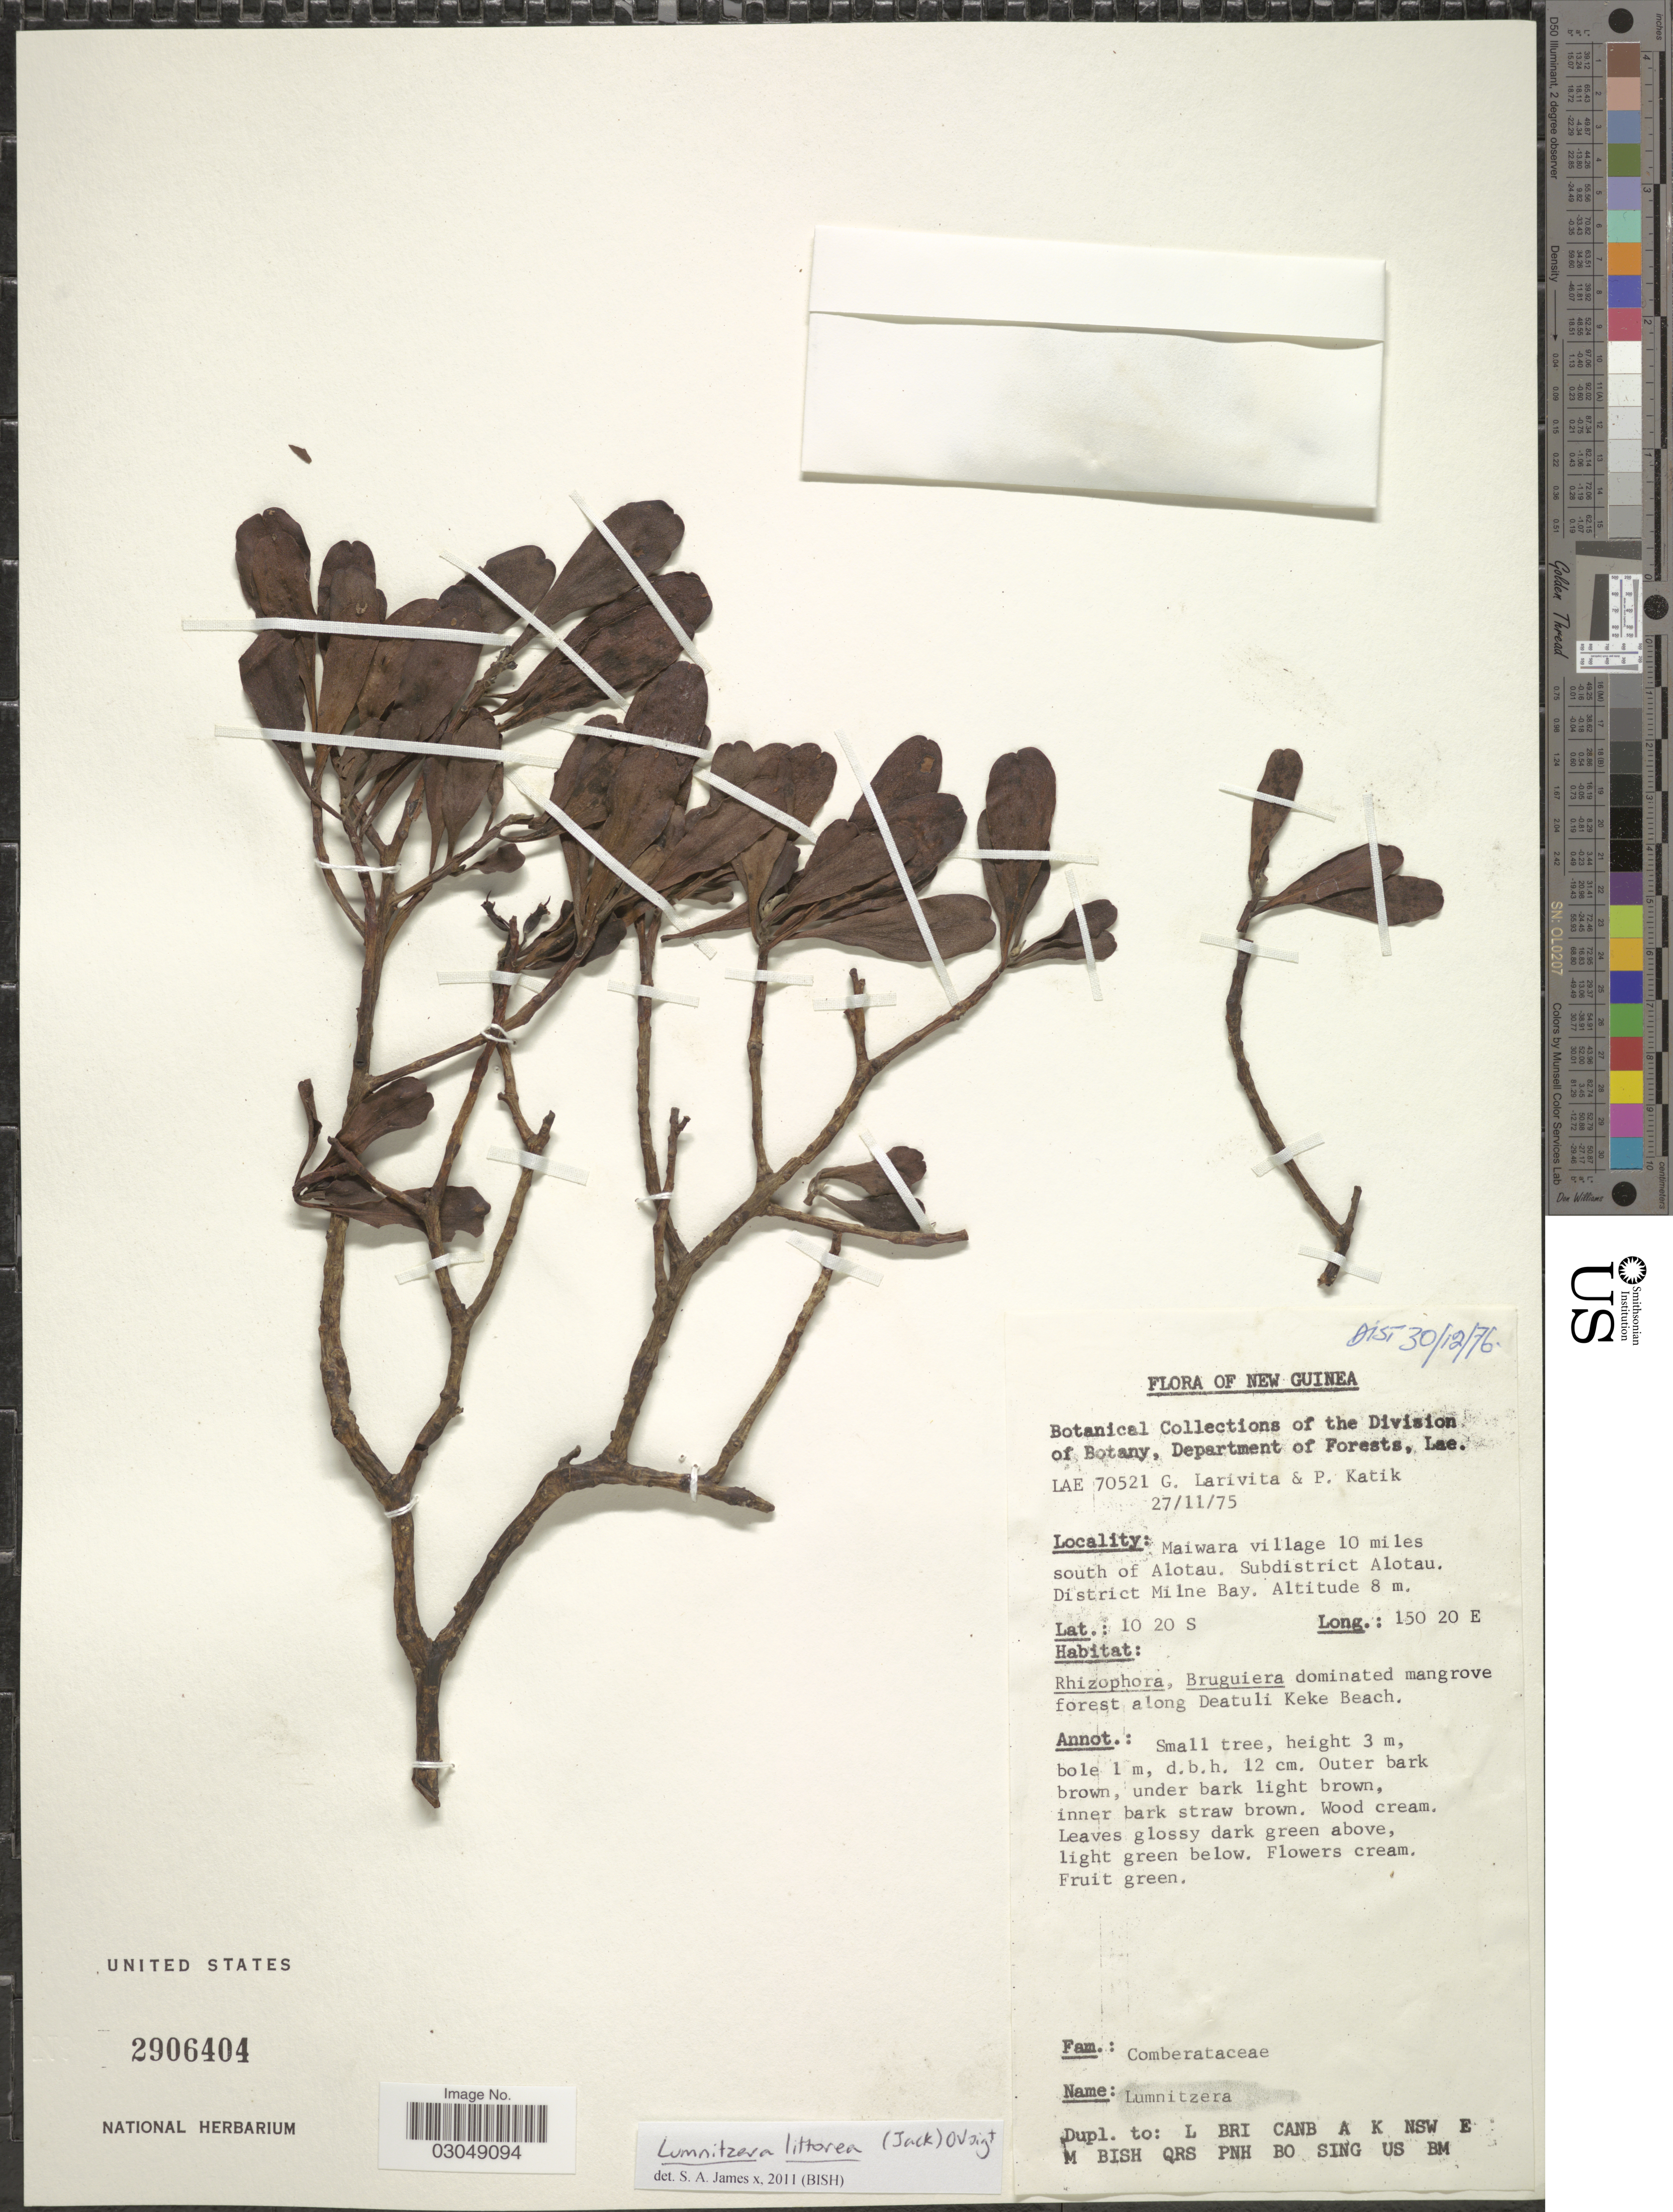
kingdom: Plantae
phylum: Tracheophyta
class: Magnoliopsida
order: Myrtales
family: Combretaceae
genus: Lumnitzera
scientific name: Lumnitzera littorea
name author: (Jack) Voight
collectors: G. Larivita & P. Katik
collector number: LAE70521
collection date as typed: Transcribed d/m/y: 27/11/75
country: Papua New Guinea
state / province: Milne Bay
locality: New Guinea. Maiwara village 10 miles south of Alotau. Subdistrict Alotau. District Milne Bay.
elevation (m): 8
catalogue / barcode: US 2906404